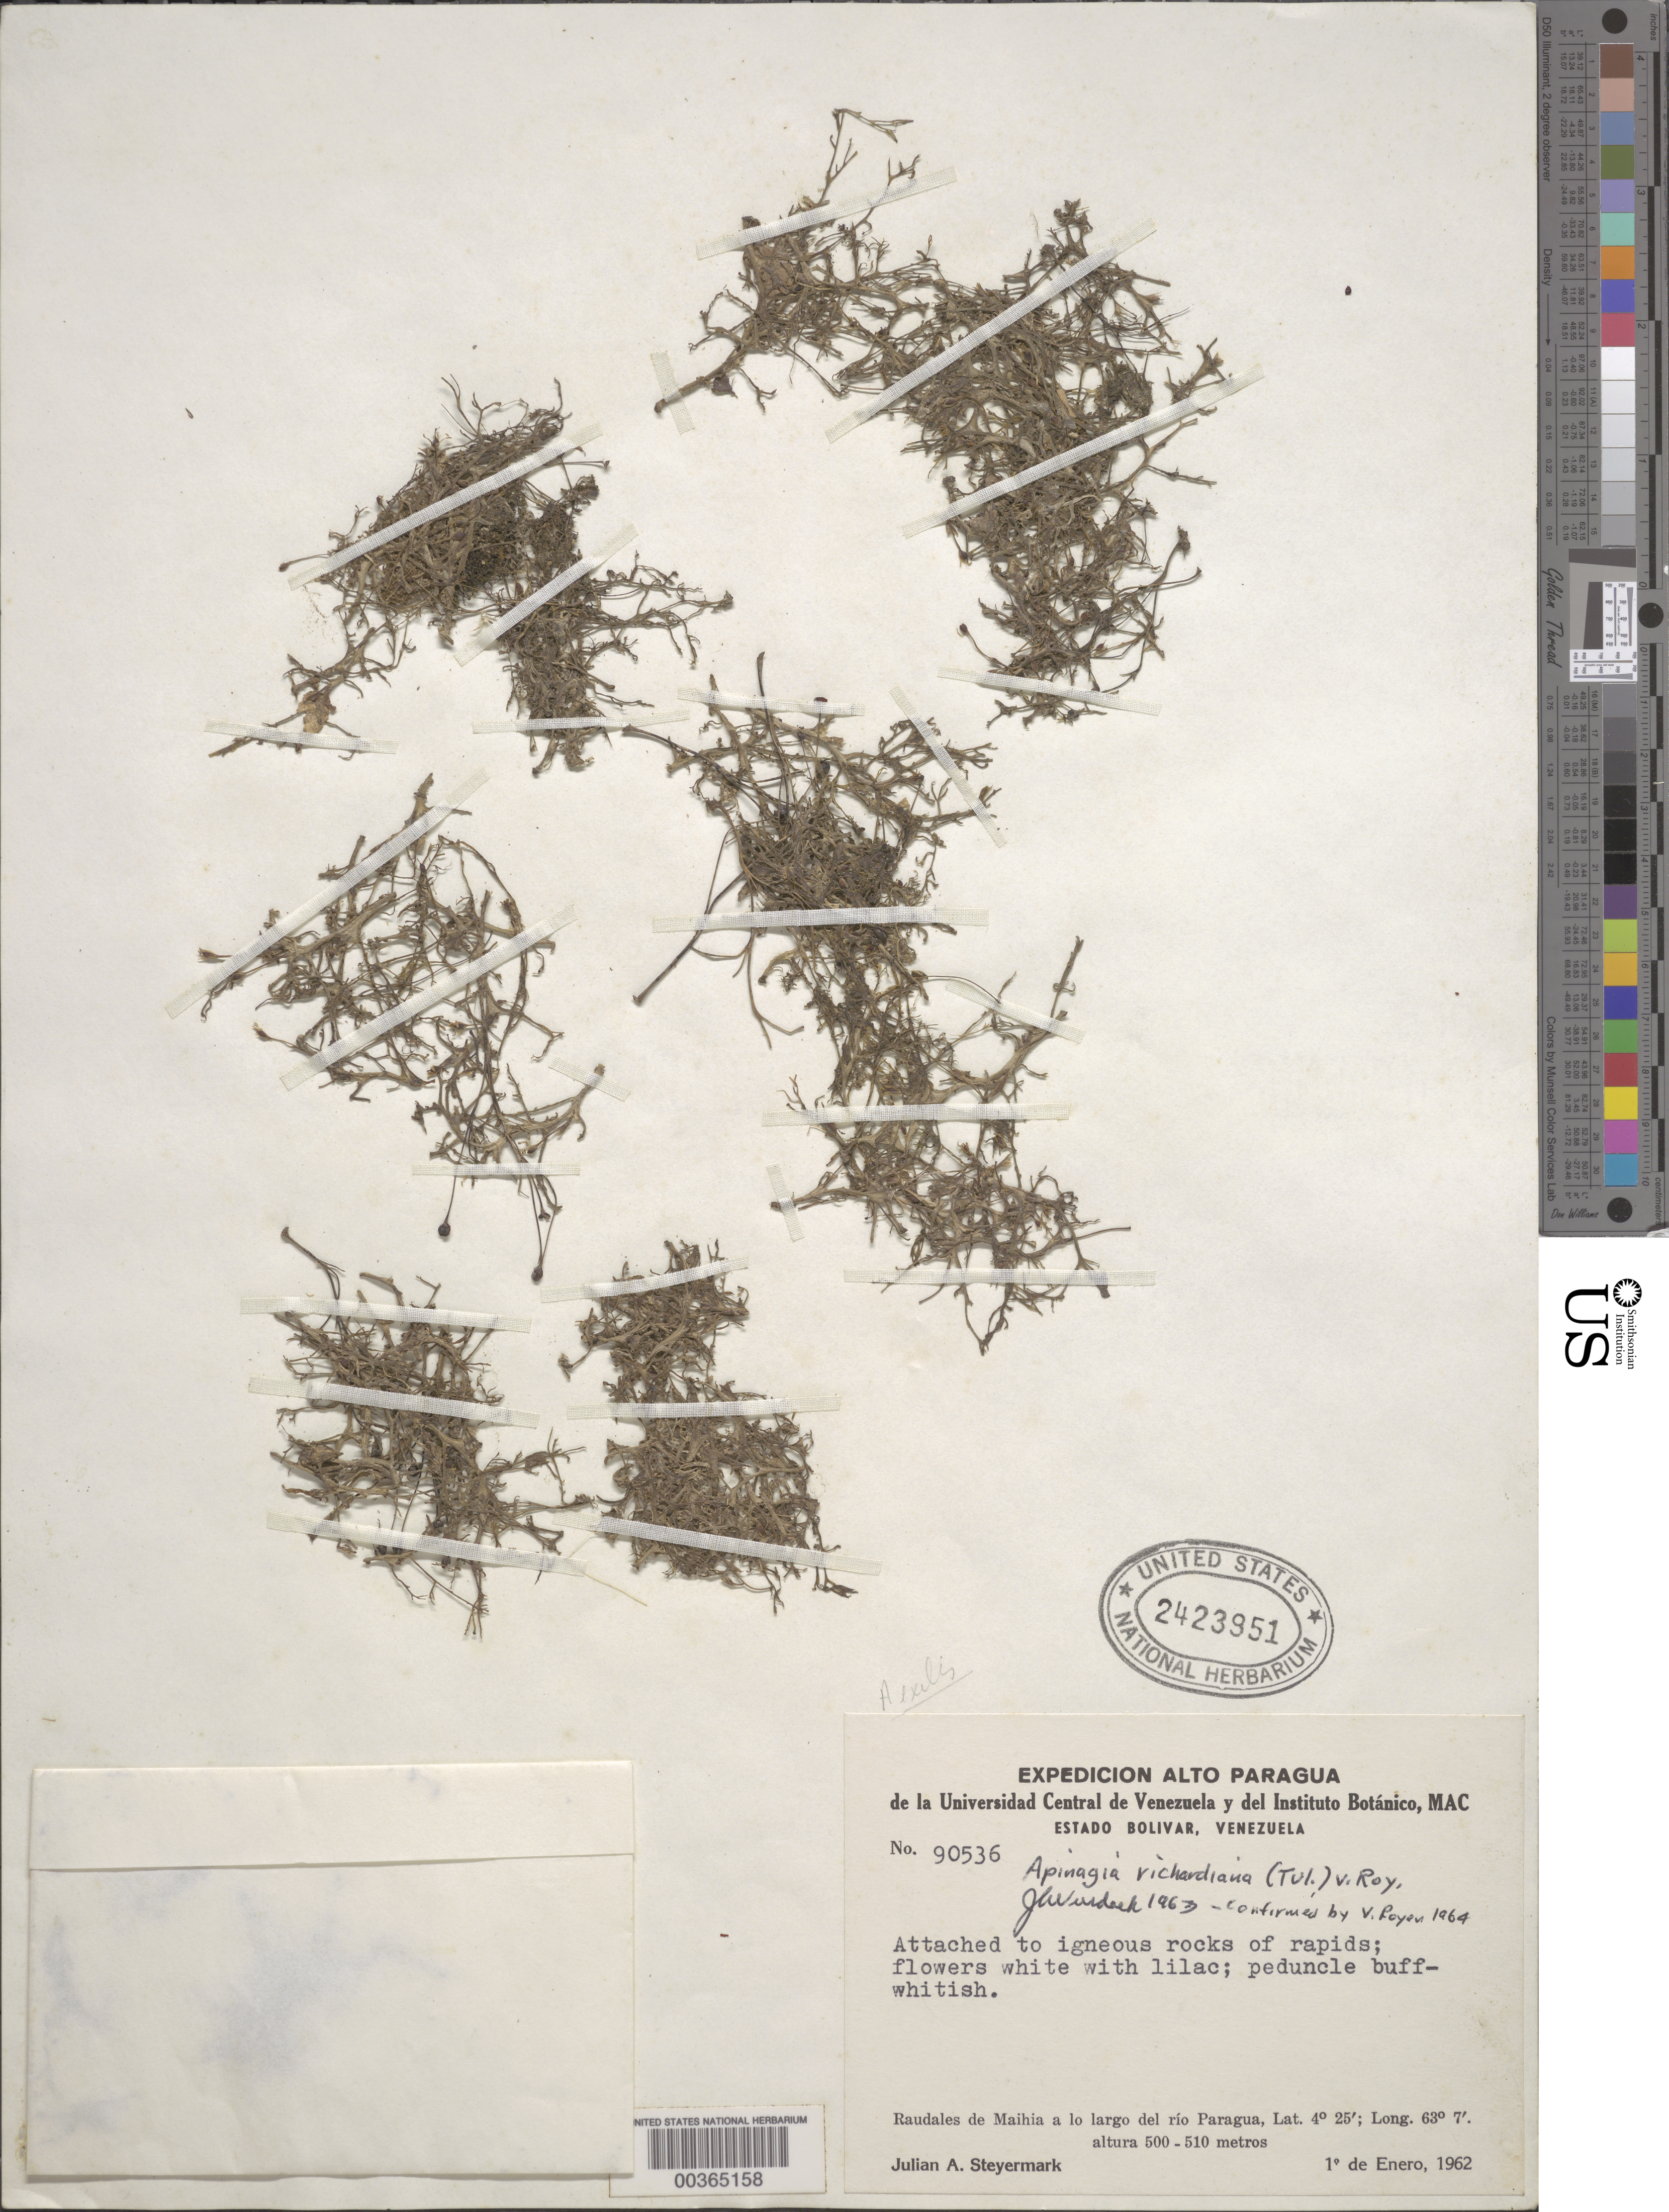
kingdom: Plantae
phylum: Tracheophyta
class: Magnoliopsida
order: Malpighiales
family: Podostemaceae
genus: Apinagia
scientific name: Apinagia richardiana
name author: (Tul.) P. Royen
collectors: J. Steyermark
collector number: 90536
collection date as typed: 01 Jan 1962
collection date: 1962-01-01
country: Venezuela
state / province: Bolivar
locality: Raudales de maihia a lo largo del rio paragua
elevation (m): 500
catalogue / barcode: US 2423951